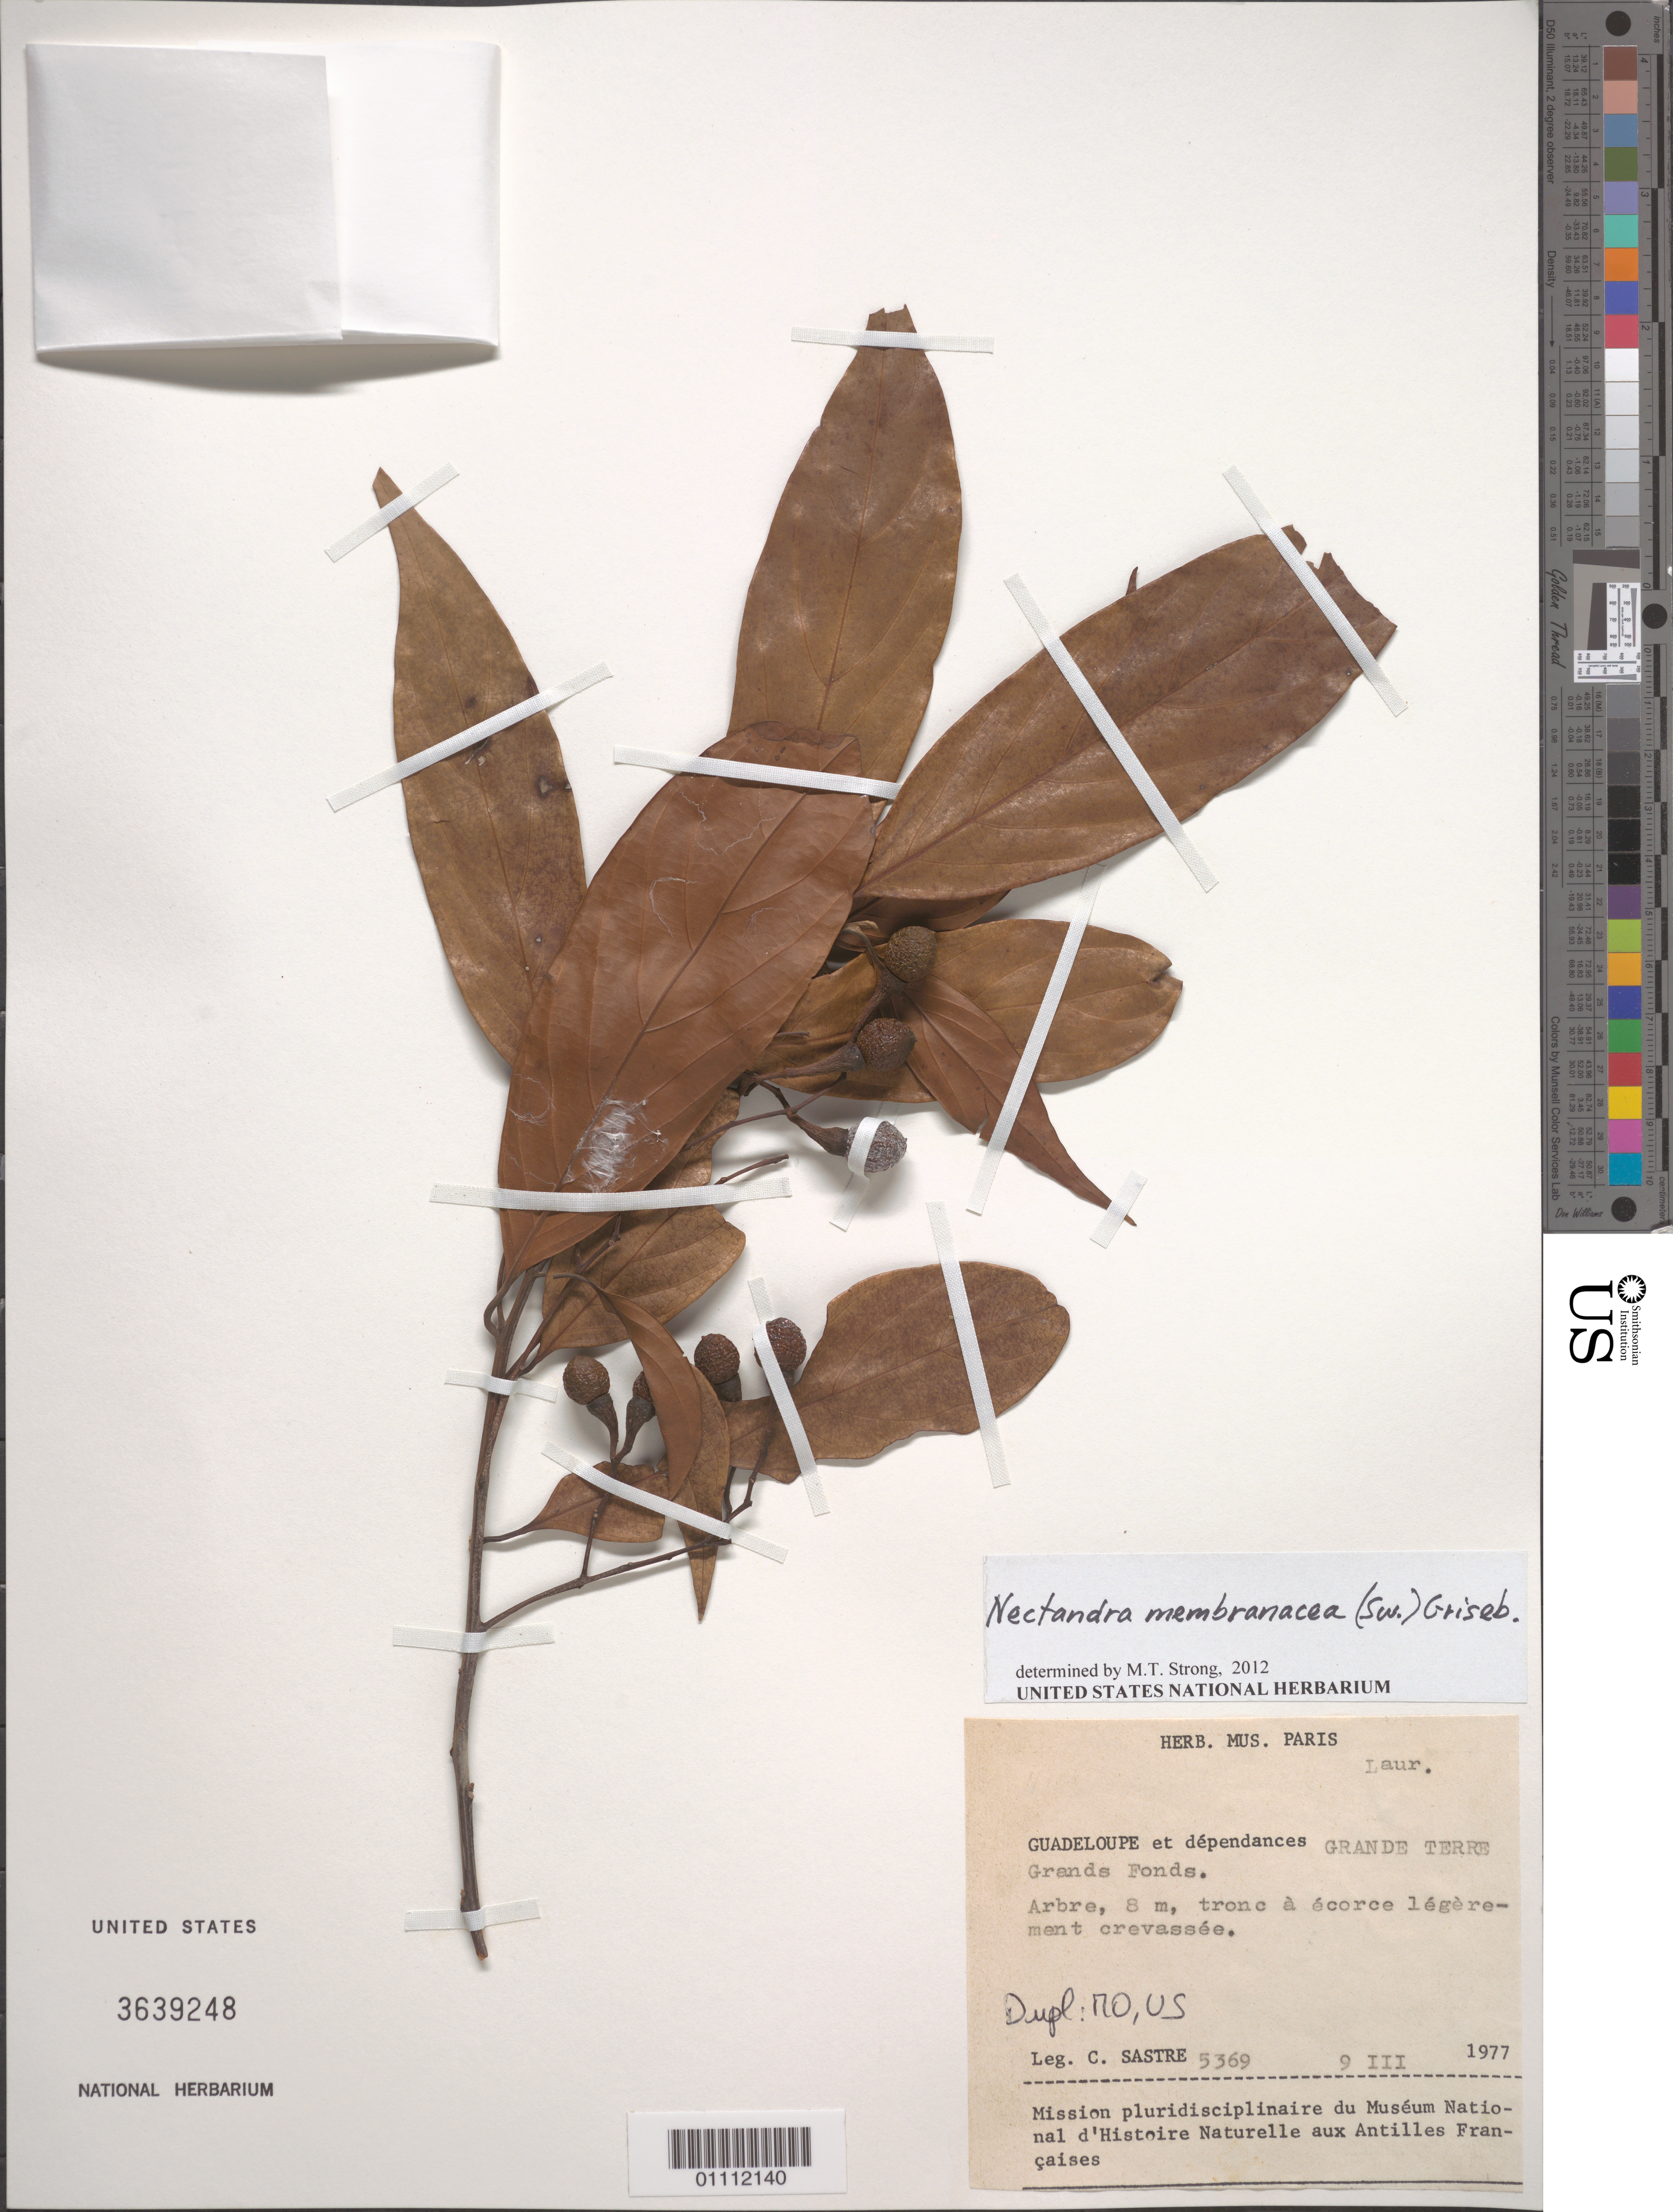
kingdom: Plantae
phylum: Tracheophyta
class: Magnoliopsida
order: Laurales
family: Lauraceae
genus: Nectandra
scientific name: Nectandra membranacea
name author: (Sw.) Griseb.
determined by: Strong, M. T., (US), Smithsonian Institution - National Museum of Natural History (UNITED STATES)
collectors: C. H. L. Sastre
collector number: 5369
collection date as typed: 09 Mar 1977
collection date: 1977-03-09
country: Guadeloupe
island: Grande Terre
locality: Grands Fonds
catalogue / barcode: US 3639248